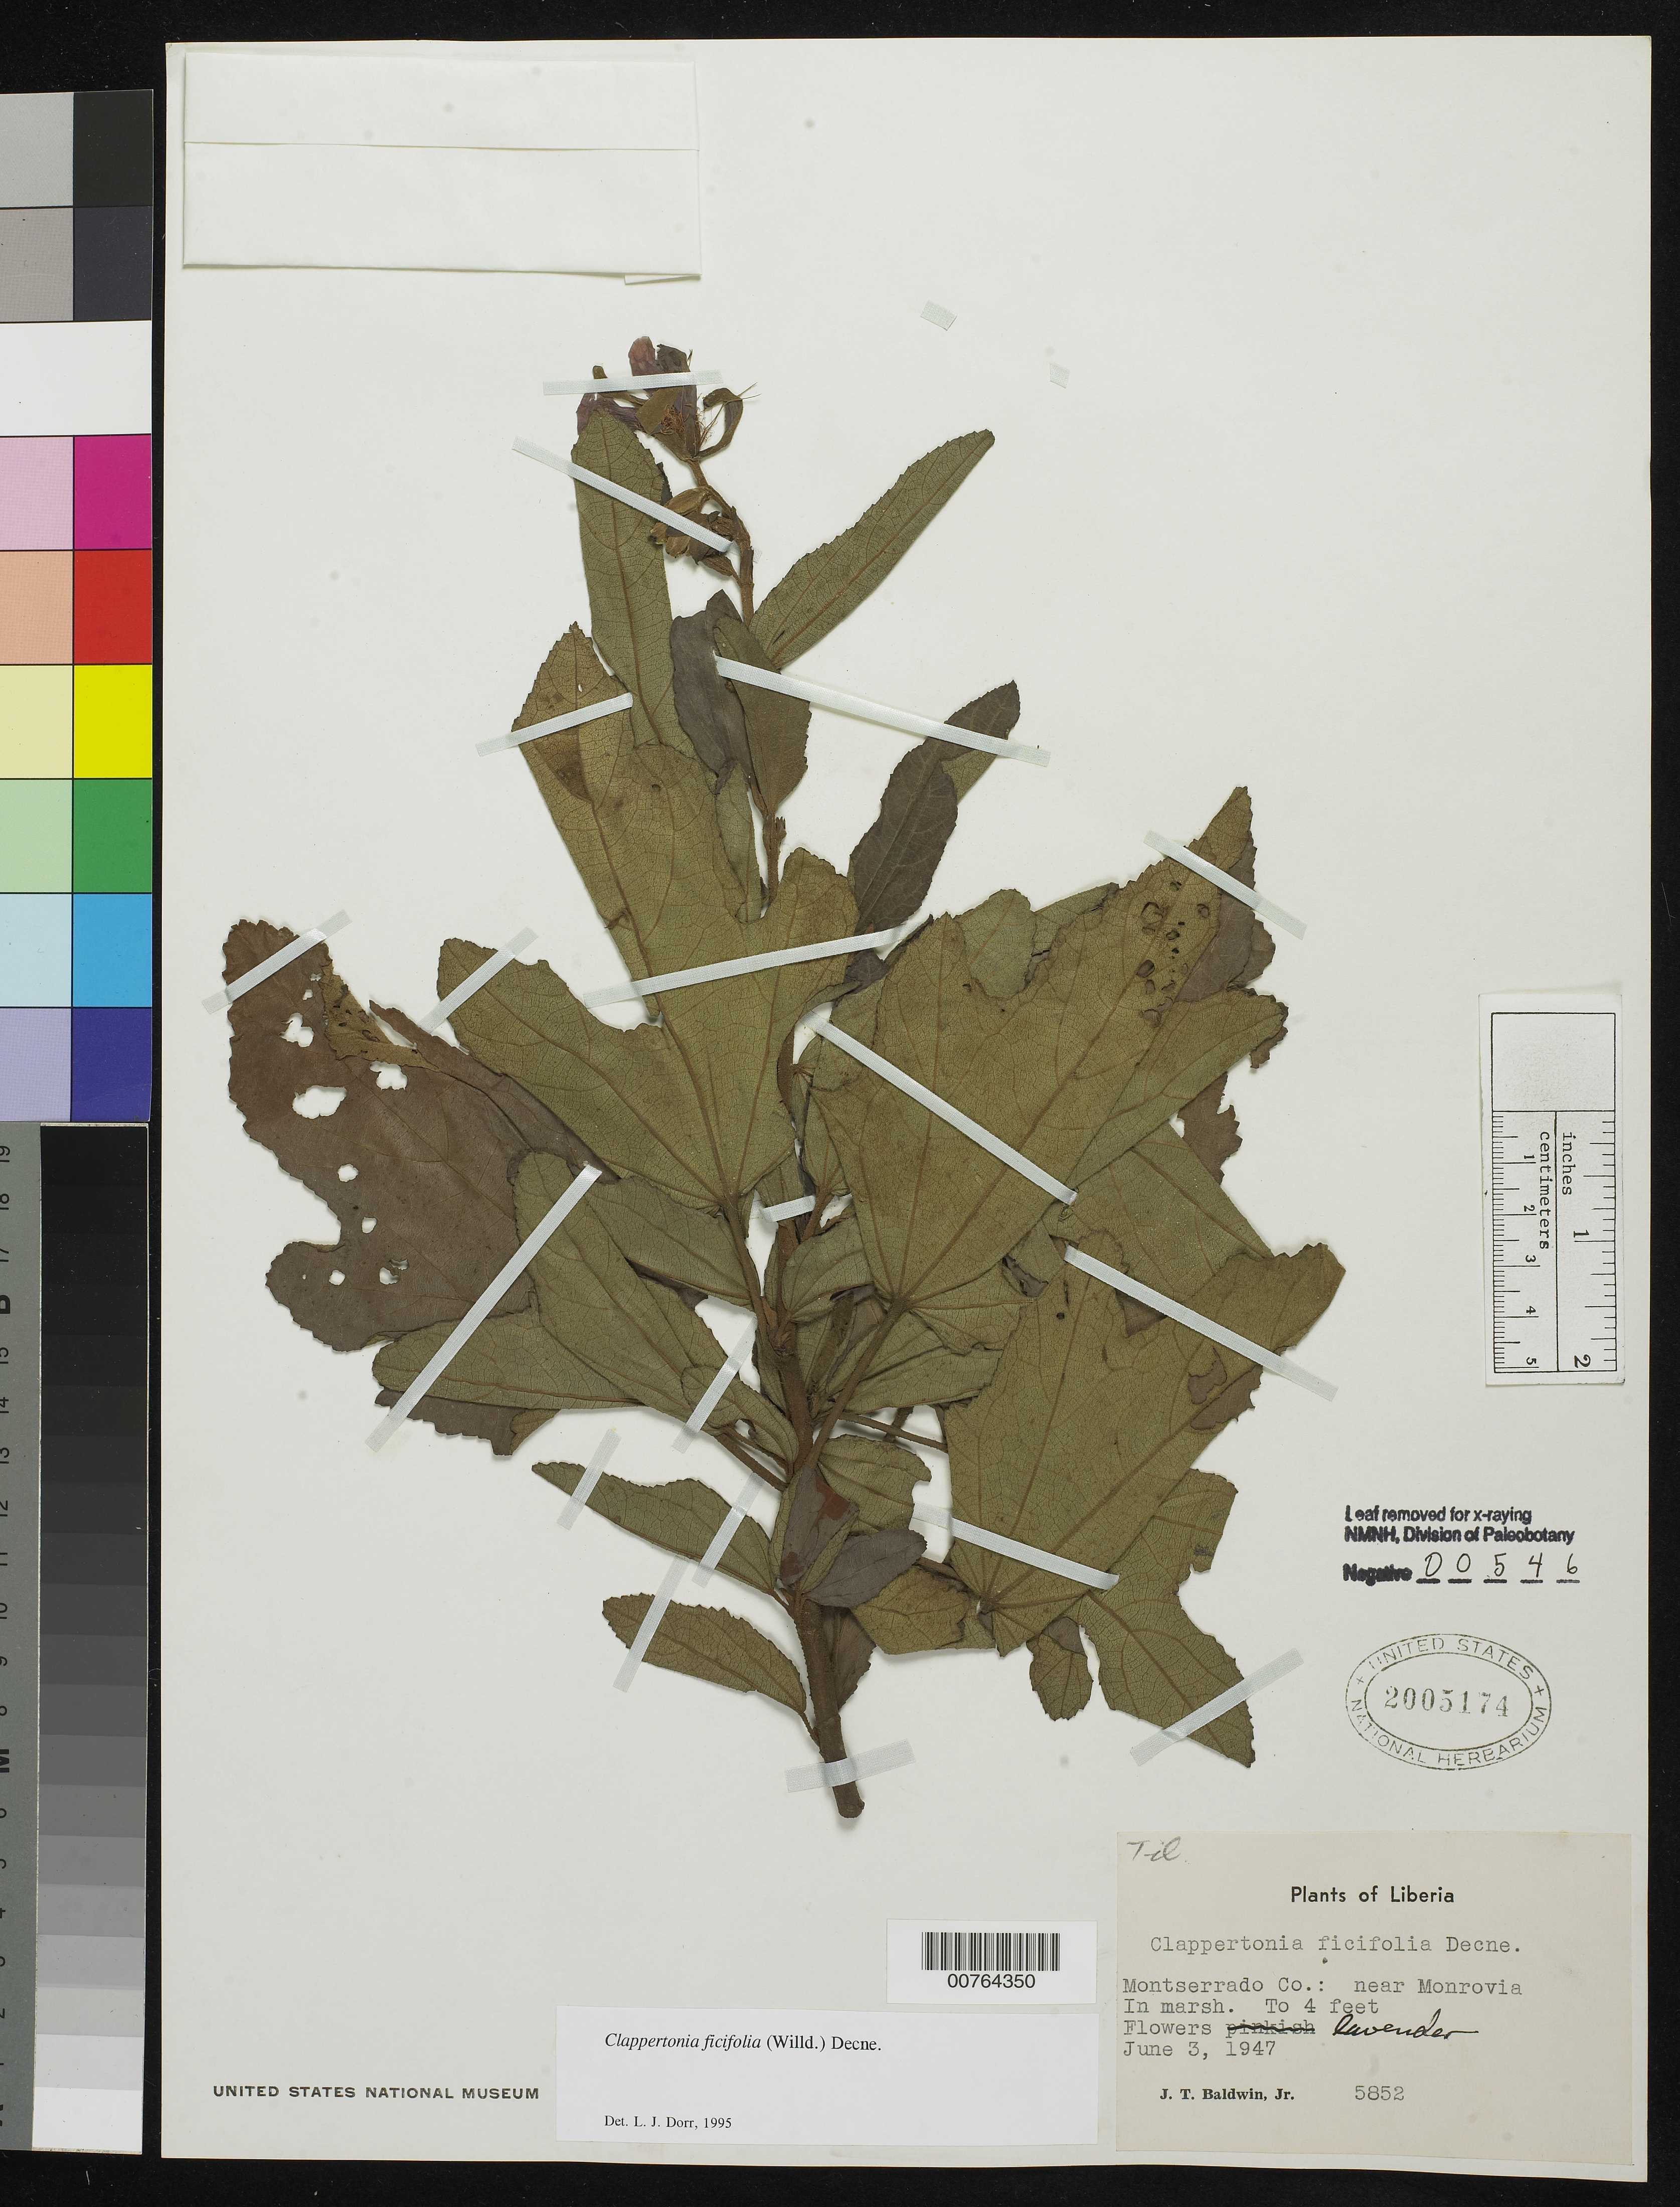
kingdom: Plantae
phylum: Tracheophyta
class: Magnoliopsida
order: Malvales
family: Malvaceae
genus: Clappertonia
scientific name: Clappertonia ficifolia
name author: (Willd.) Decne.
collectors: J. T. Baldwin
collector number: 5852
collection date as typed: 03 Jun 1947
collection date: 1947-06-03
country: Liberia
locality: Montserrado Co.: near Monrovia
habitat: In marsh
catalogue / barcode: US 2005174